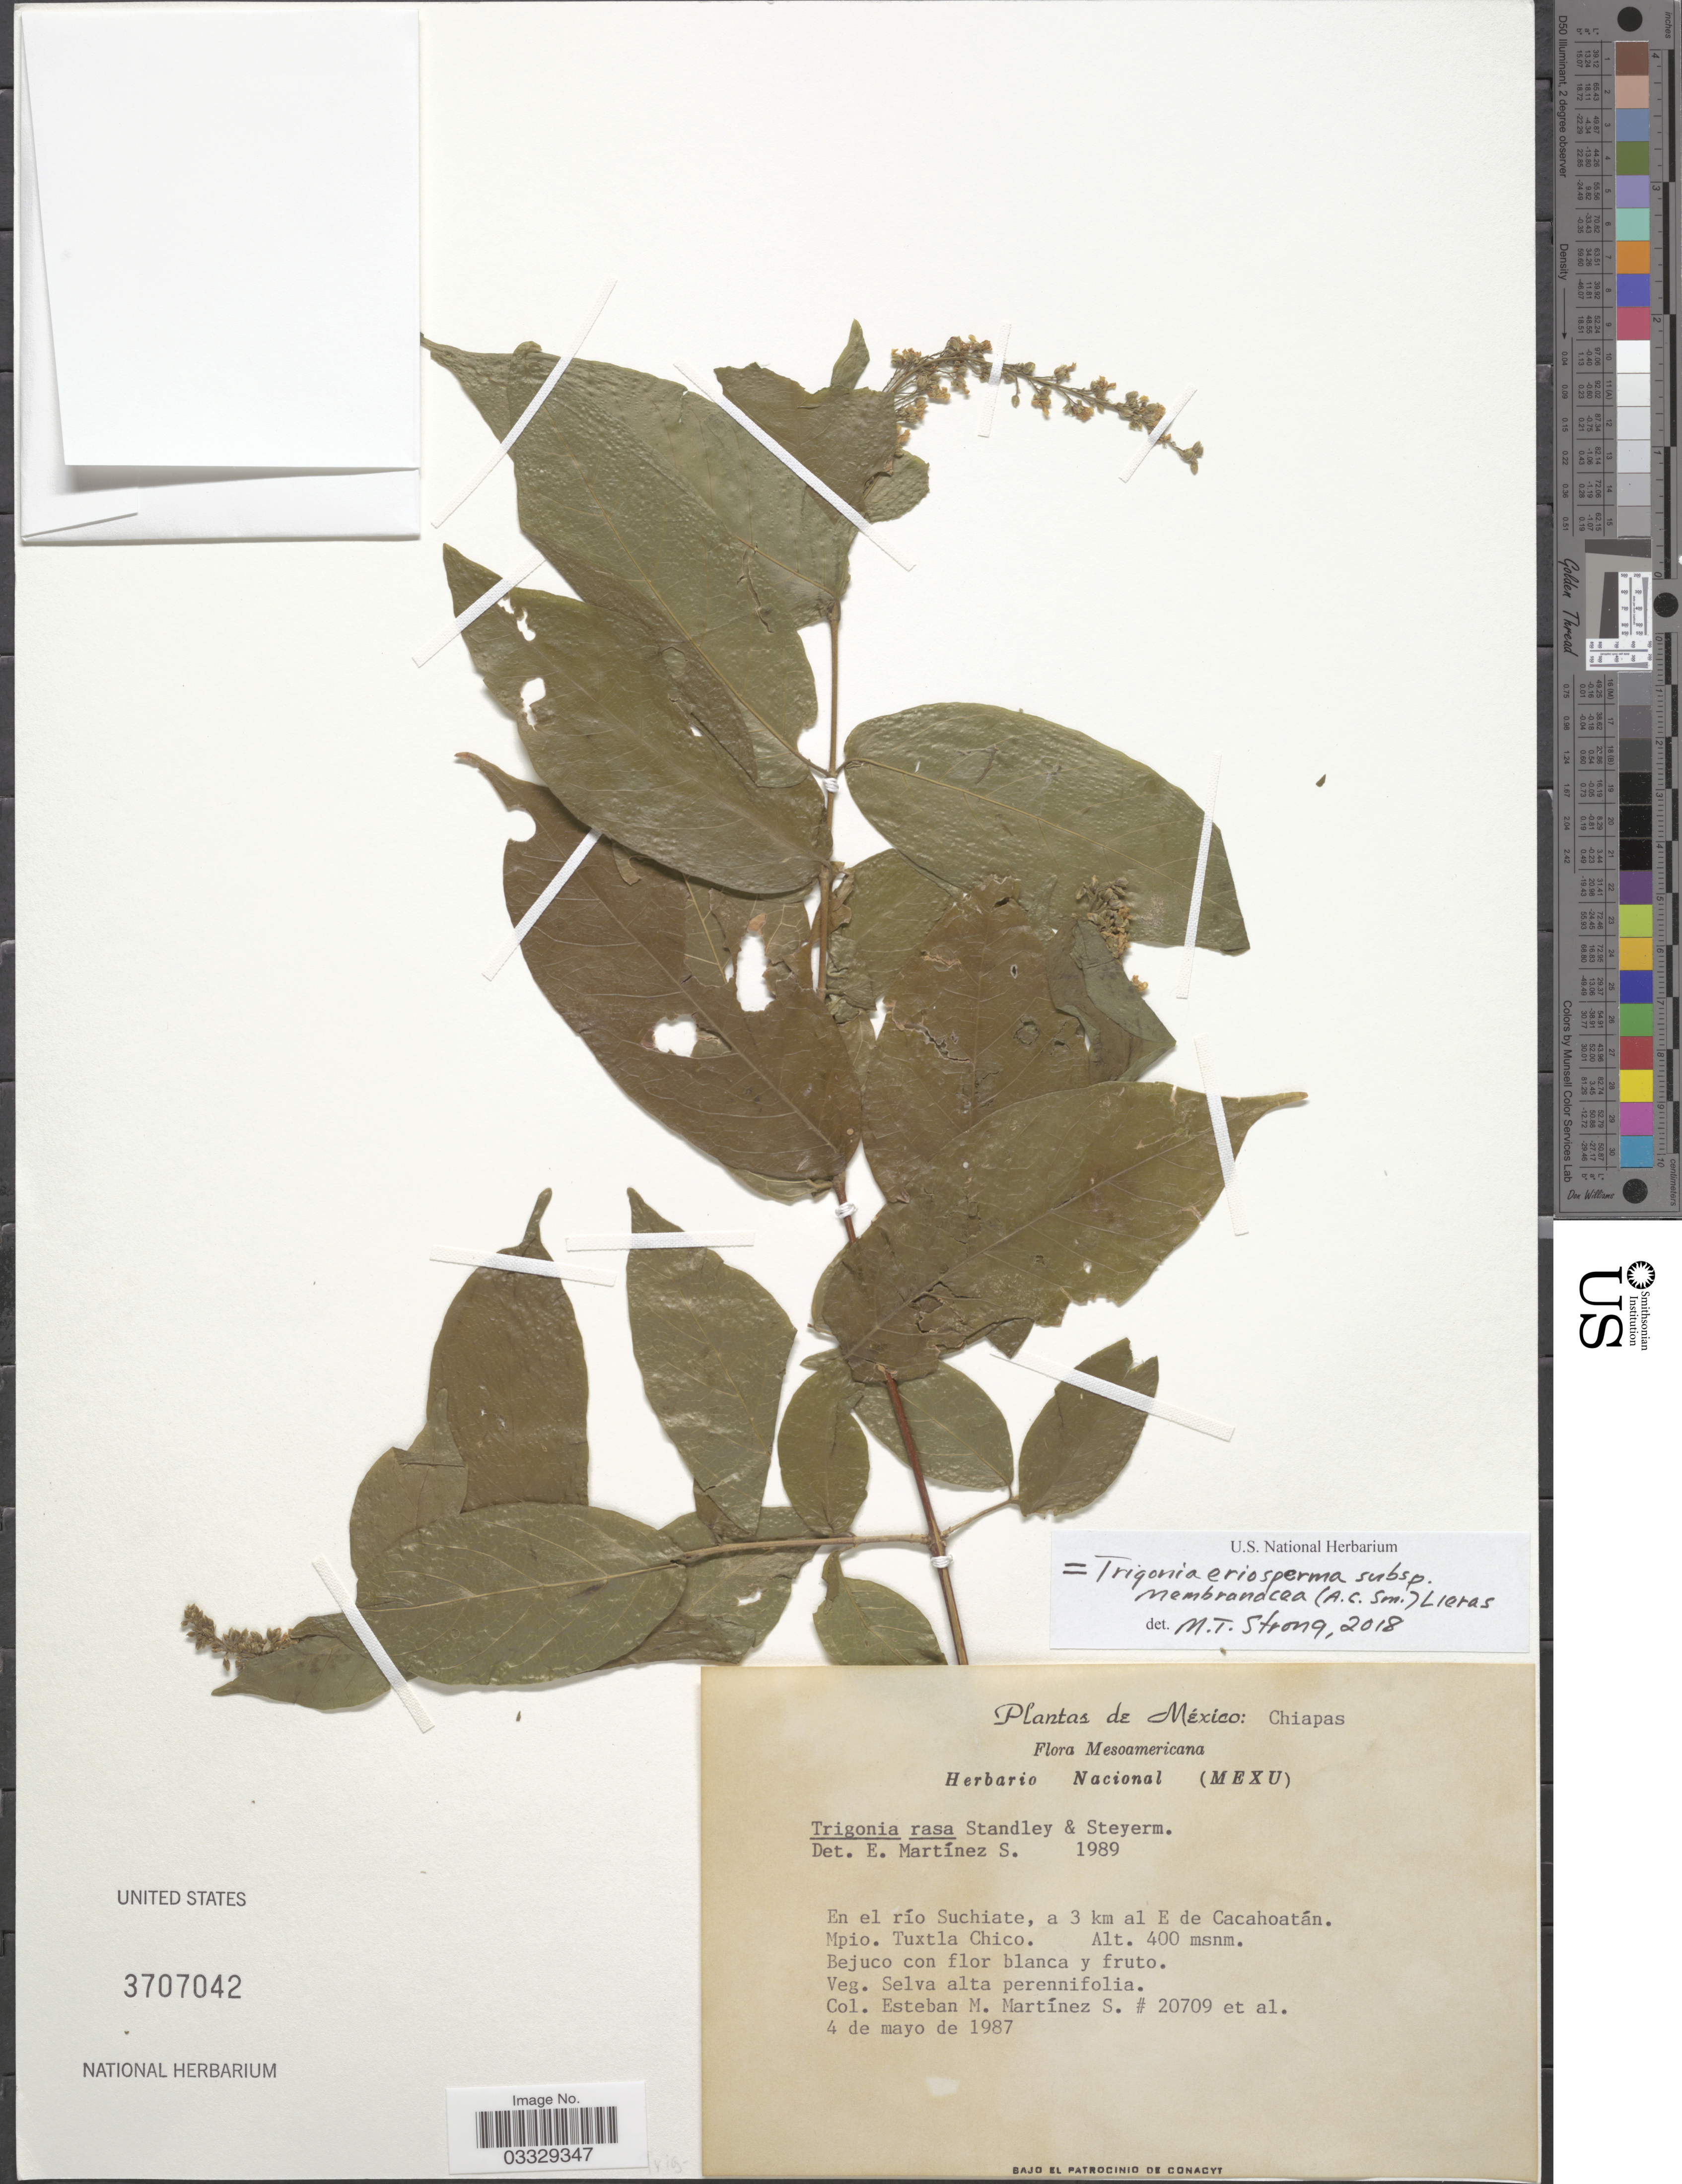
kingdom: Plantae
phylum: Tracheophyta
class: Magnoliopsida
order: Malpighiales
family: Trigoniaceae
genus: Trigonia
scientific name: Trigonia eriosperma subsp. membranacea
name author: (A.C. Sm.) Lleras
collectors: E. M. Martínez S. & et al.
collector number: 20709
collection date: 1987-05-04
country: Mexico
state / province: Chiapas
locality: En el río Suchiate, a 3 km al E de Cacahoatán. Mpio. Tuxtla Chico.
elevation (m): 400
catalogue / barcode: US 3707042